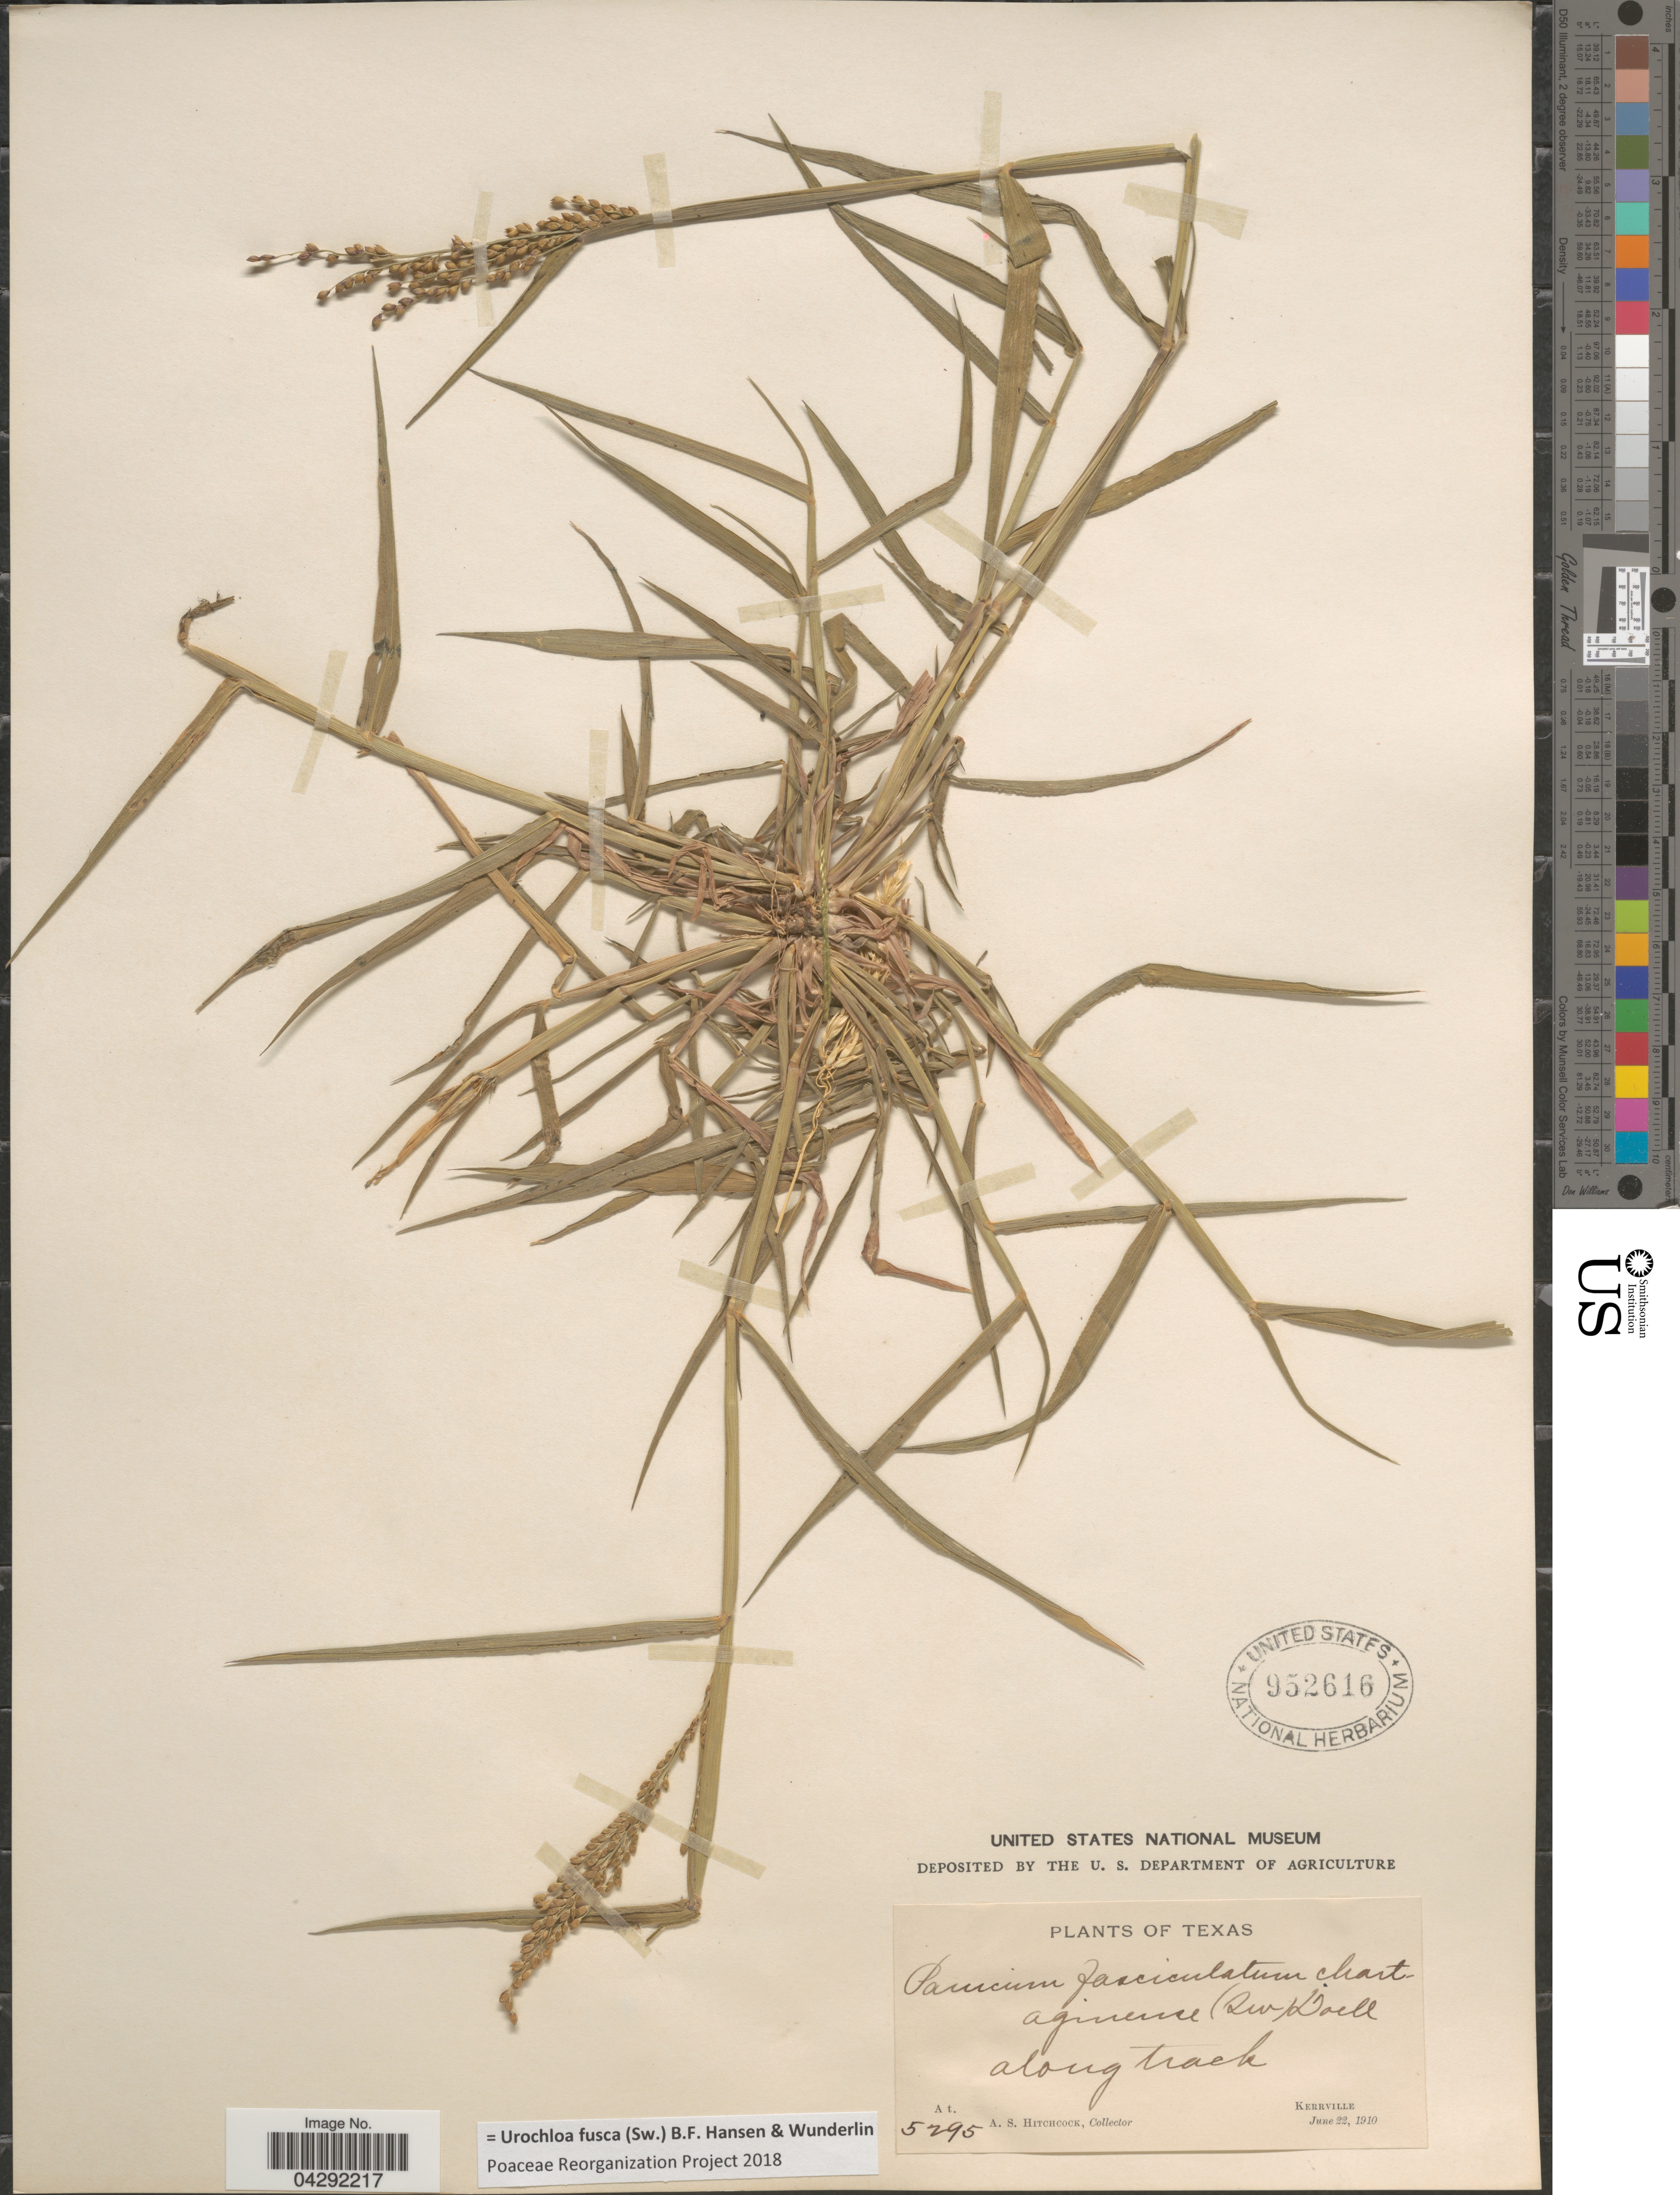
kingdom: Plantae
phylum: Tracheophyta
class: Liliopsida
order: Poales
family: Poaceae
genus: Urochloa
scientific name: Urochloa fusca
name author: (Sw.) B.F. Hansen & Wunderlin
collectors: A. S. Hitchcock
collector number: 5295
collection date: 1910-06-22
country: United States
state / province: Texas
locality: Along track. Kerrville.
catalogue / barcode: US 952616